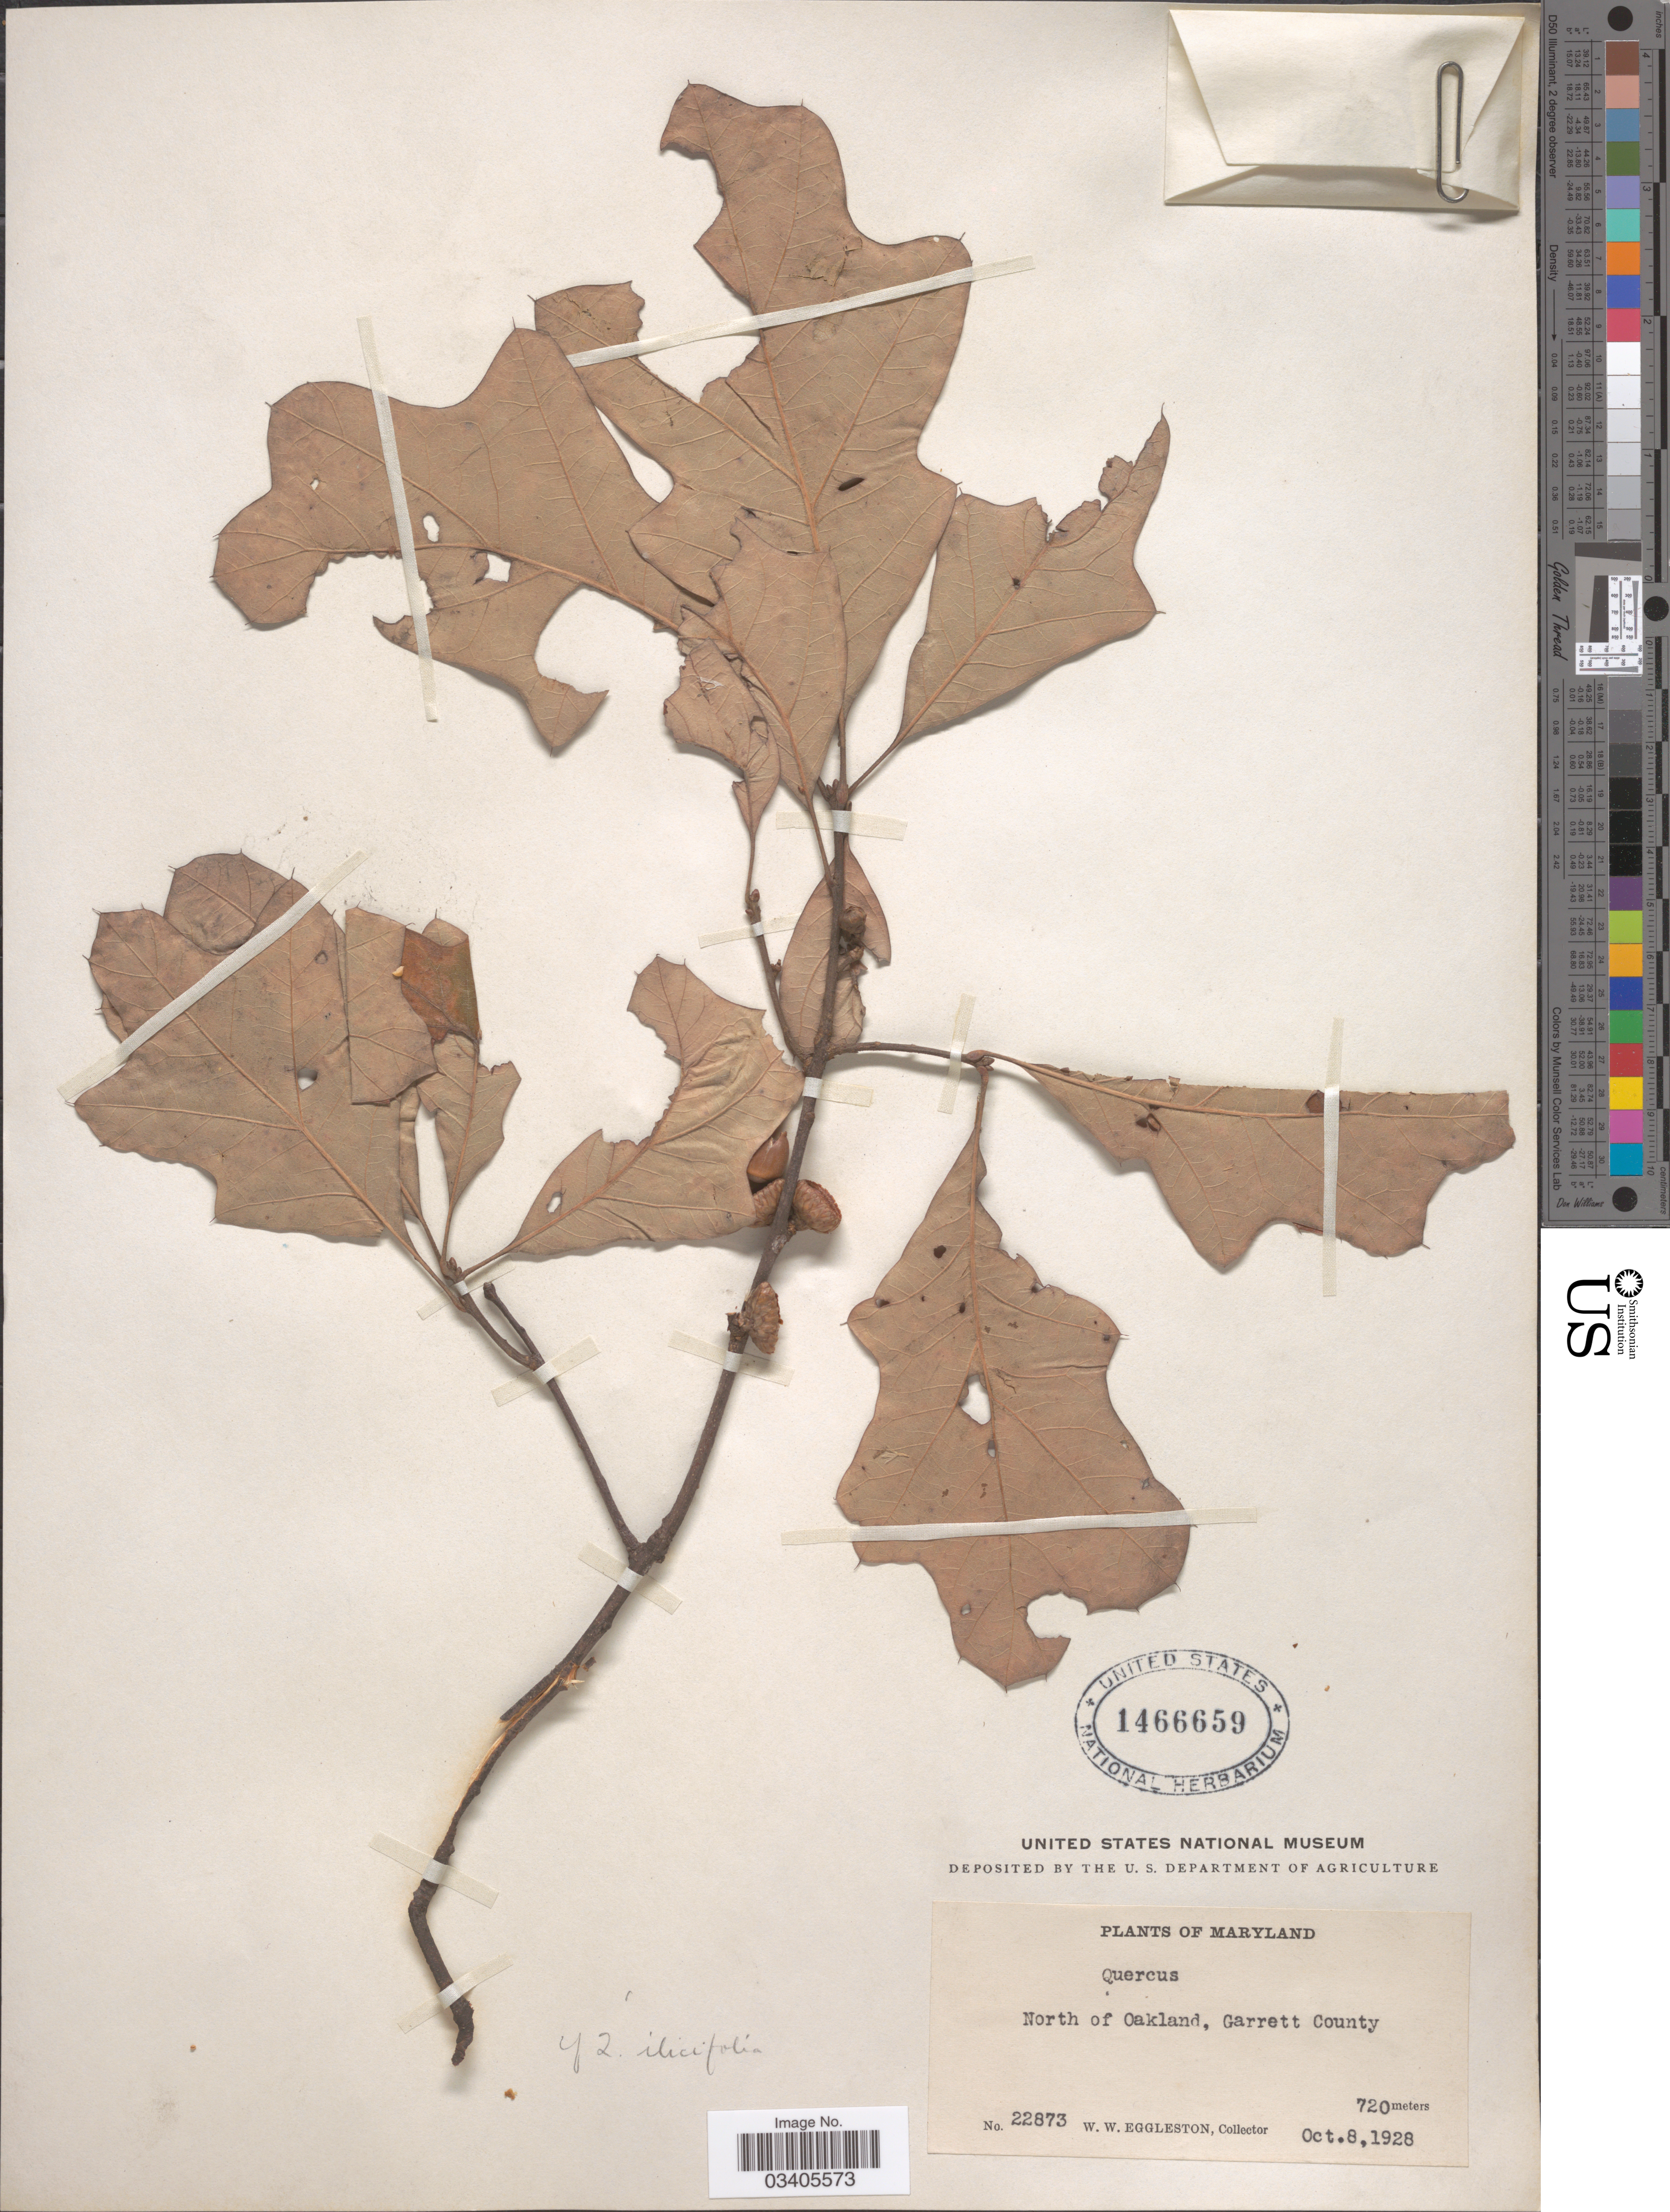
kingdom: Plantae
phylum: Tracheophyta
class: Magnoliopsida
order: Fagales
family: Fagaceae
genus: Quercus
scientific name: Quercus ilicifolia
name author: Wangenh.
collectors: W. W. Eggleston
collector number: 22873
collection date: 1928-10-08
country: United States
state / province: Maryland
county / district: Garrett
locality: North of Oakland, Garrett County.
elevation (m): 720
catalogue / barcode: US 1466659